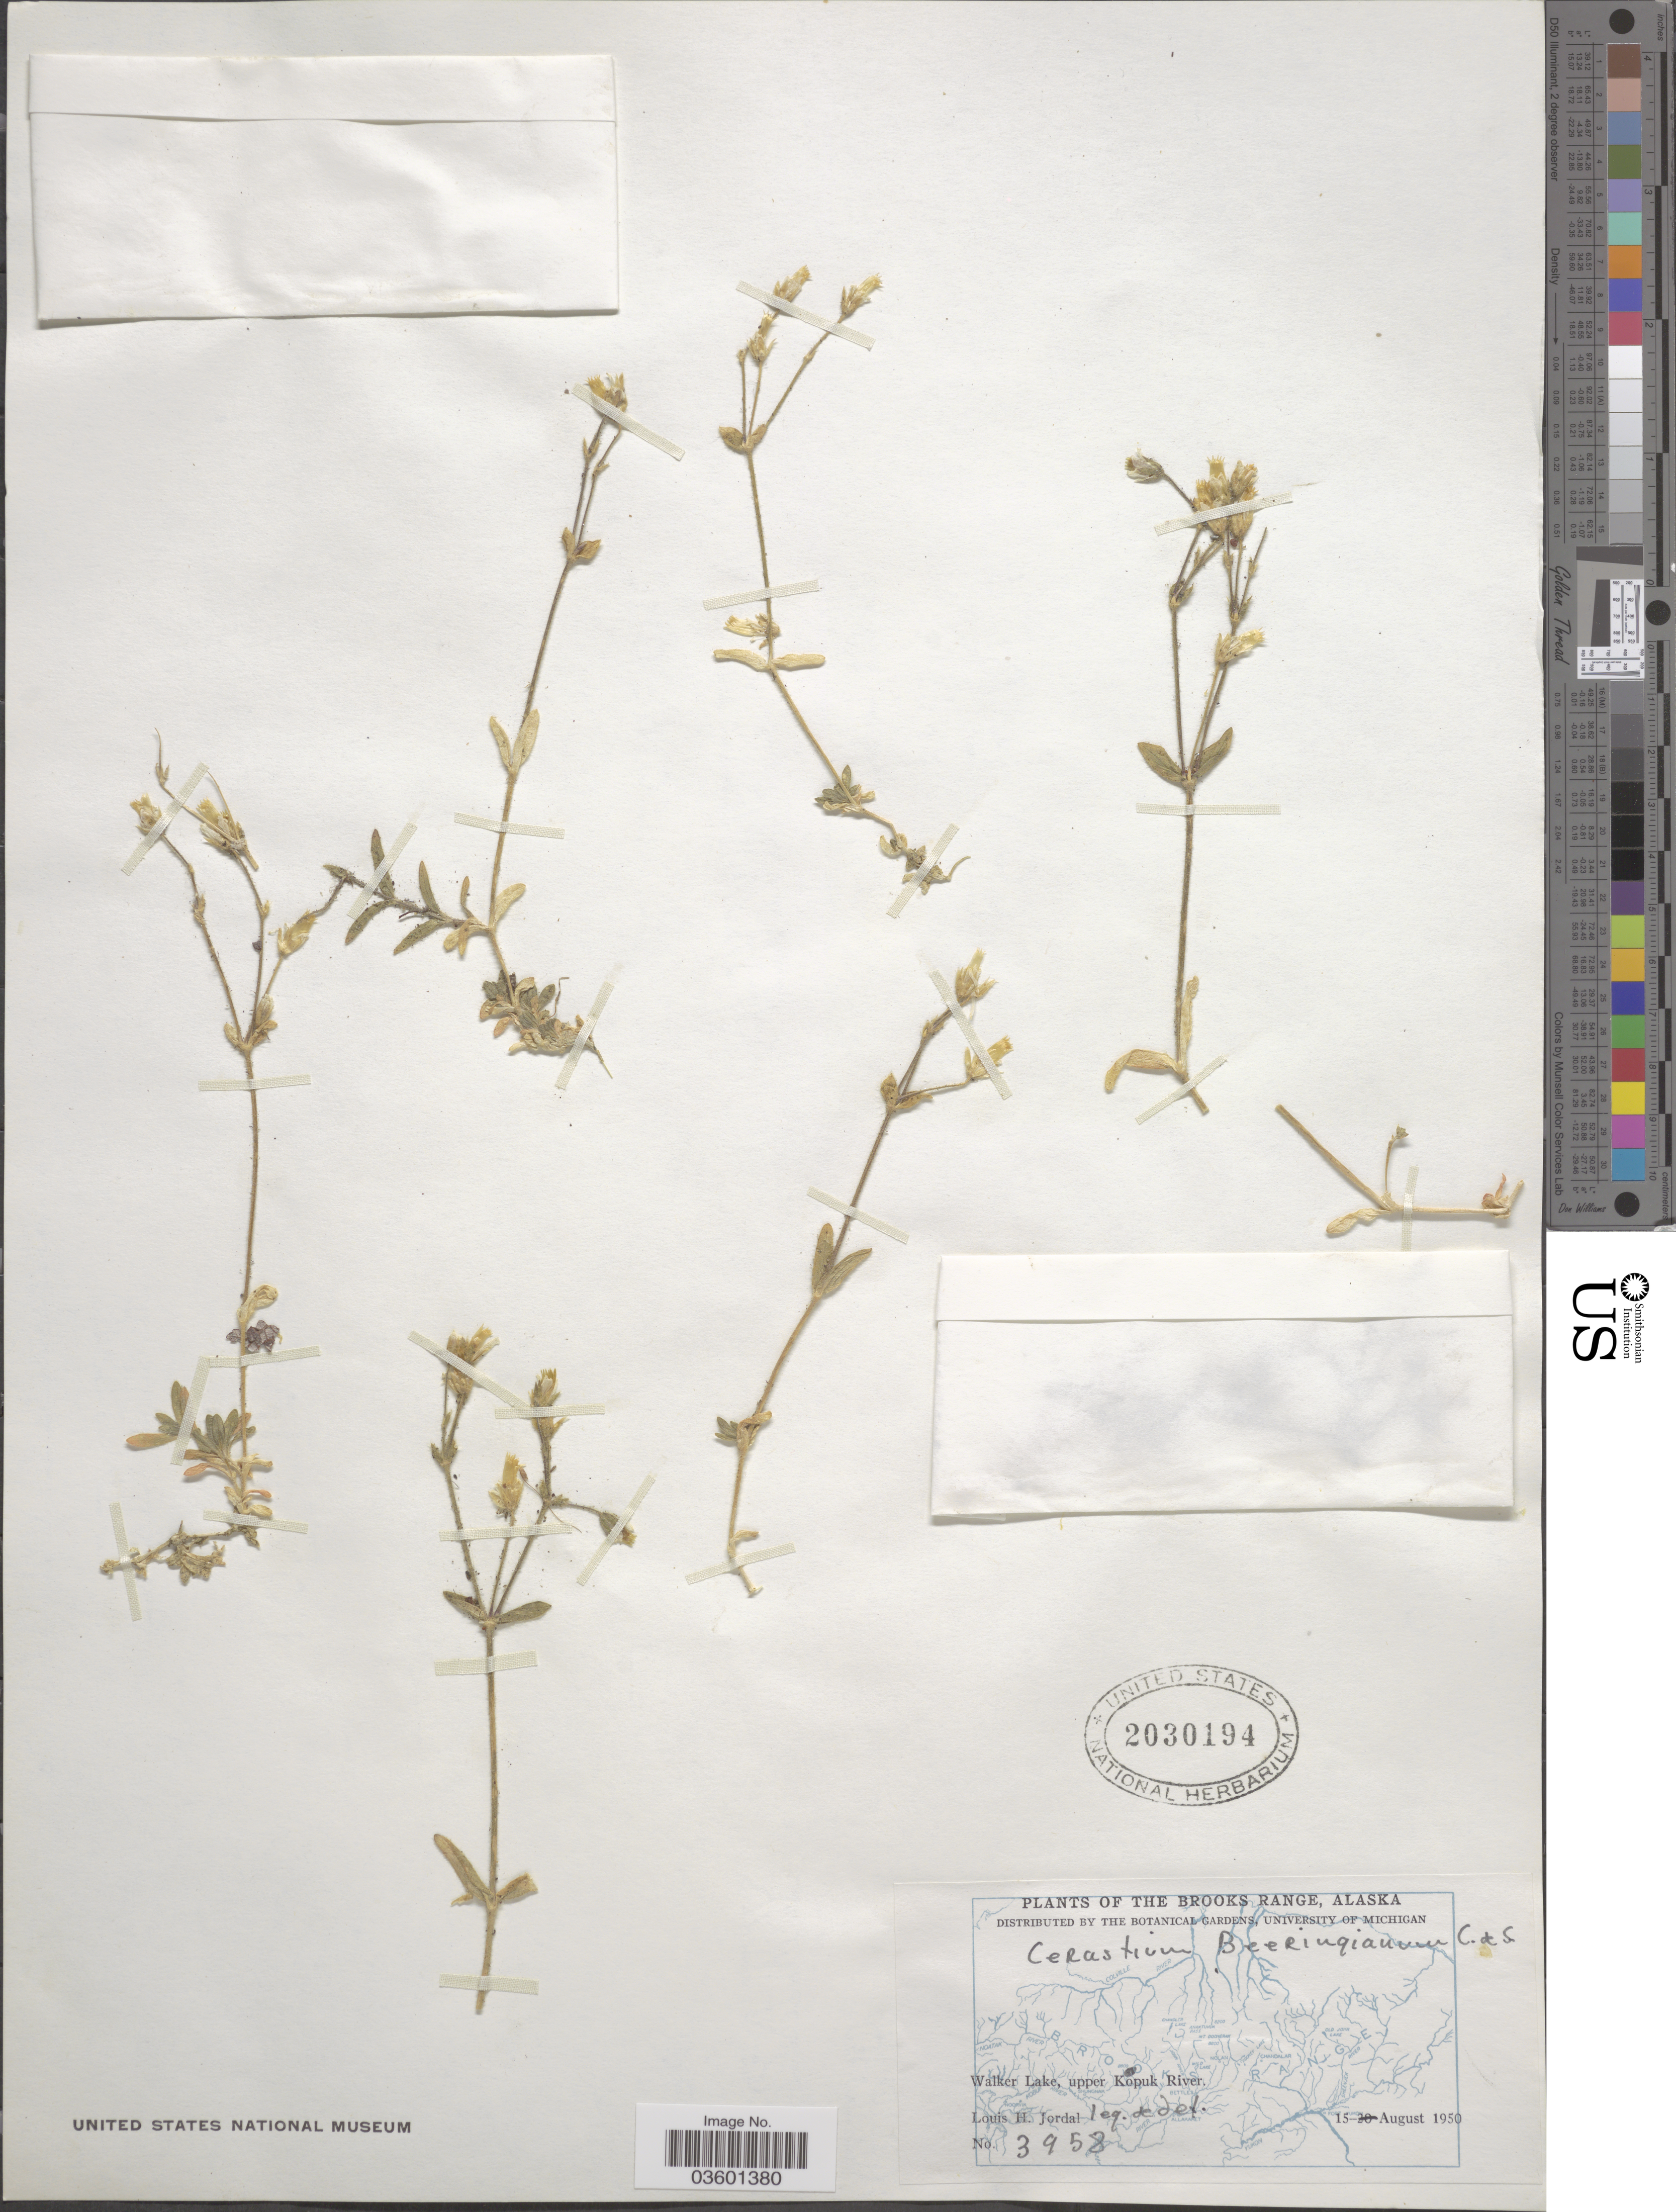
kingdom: Plantae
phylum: Tracheophyta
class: Magnoliopsida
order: Caryophyllales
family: Caryophyllaceae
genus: Cerastium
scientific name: Cerastium beeringianum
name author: Cham. & Schltdl.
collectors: L. Jordal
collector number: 3958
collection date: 1950-08-15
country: United States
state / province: Alaska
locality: The Brooks Range. Walker Lake, upper Kopuk River.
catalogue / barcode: US 2030194